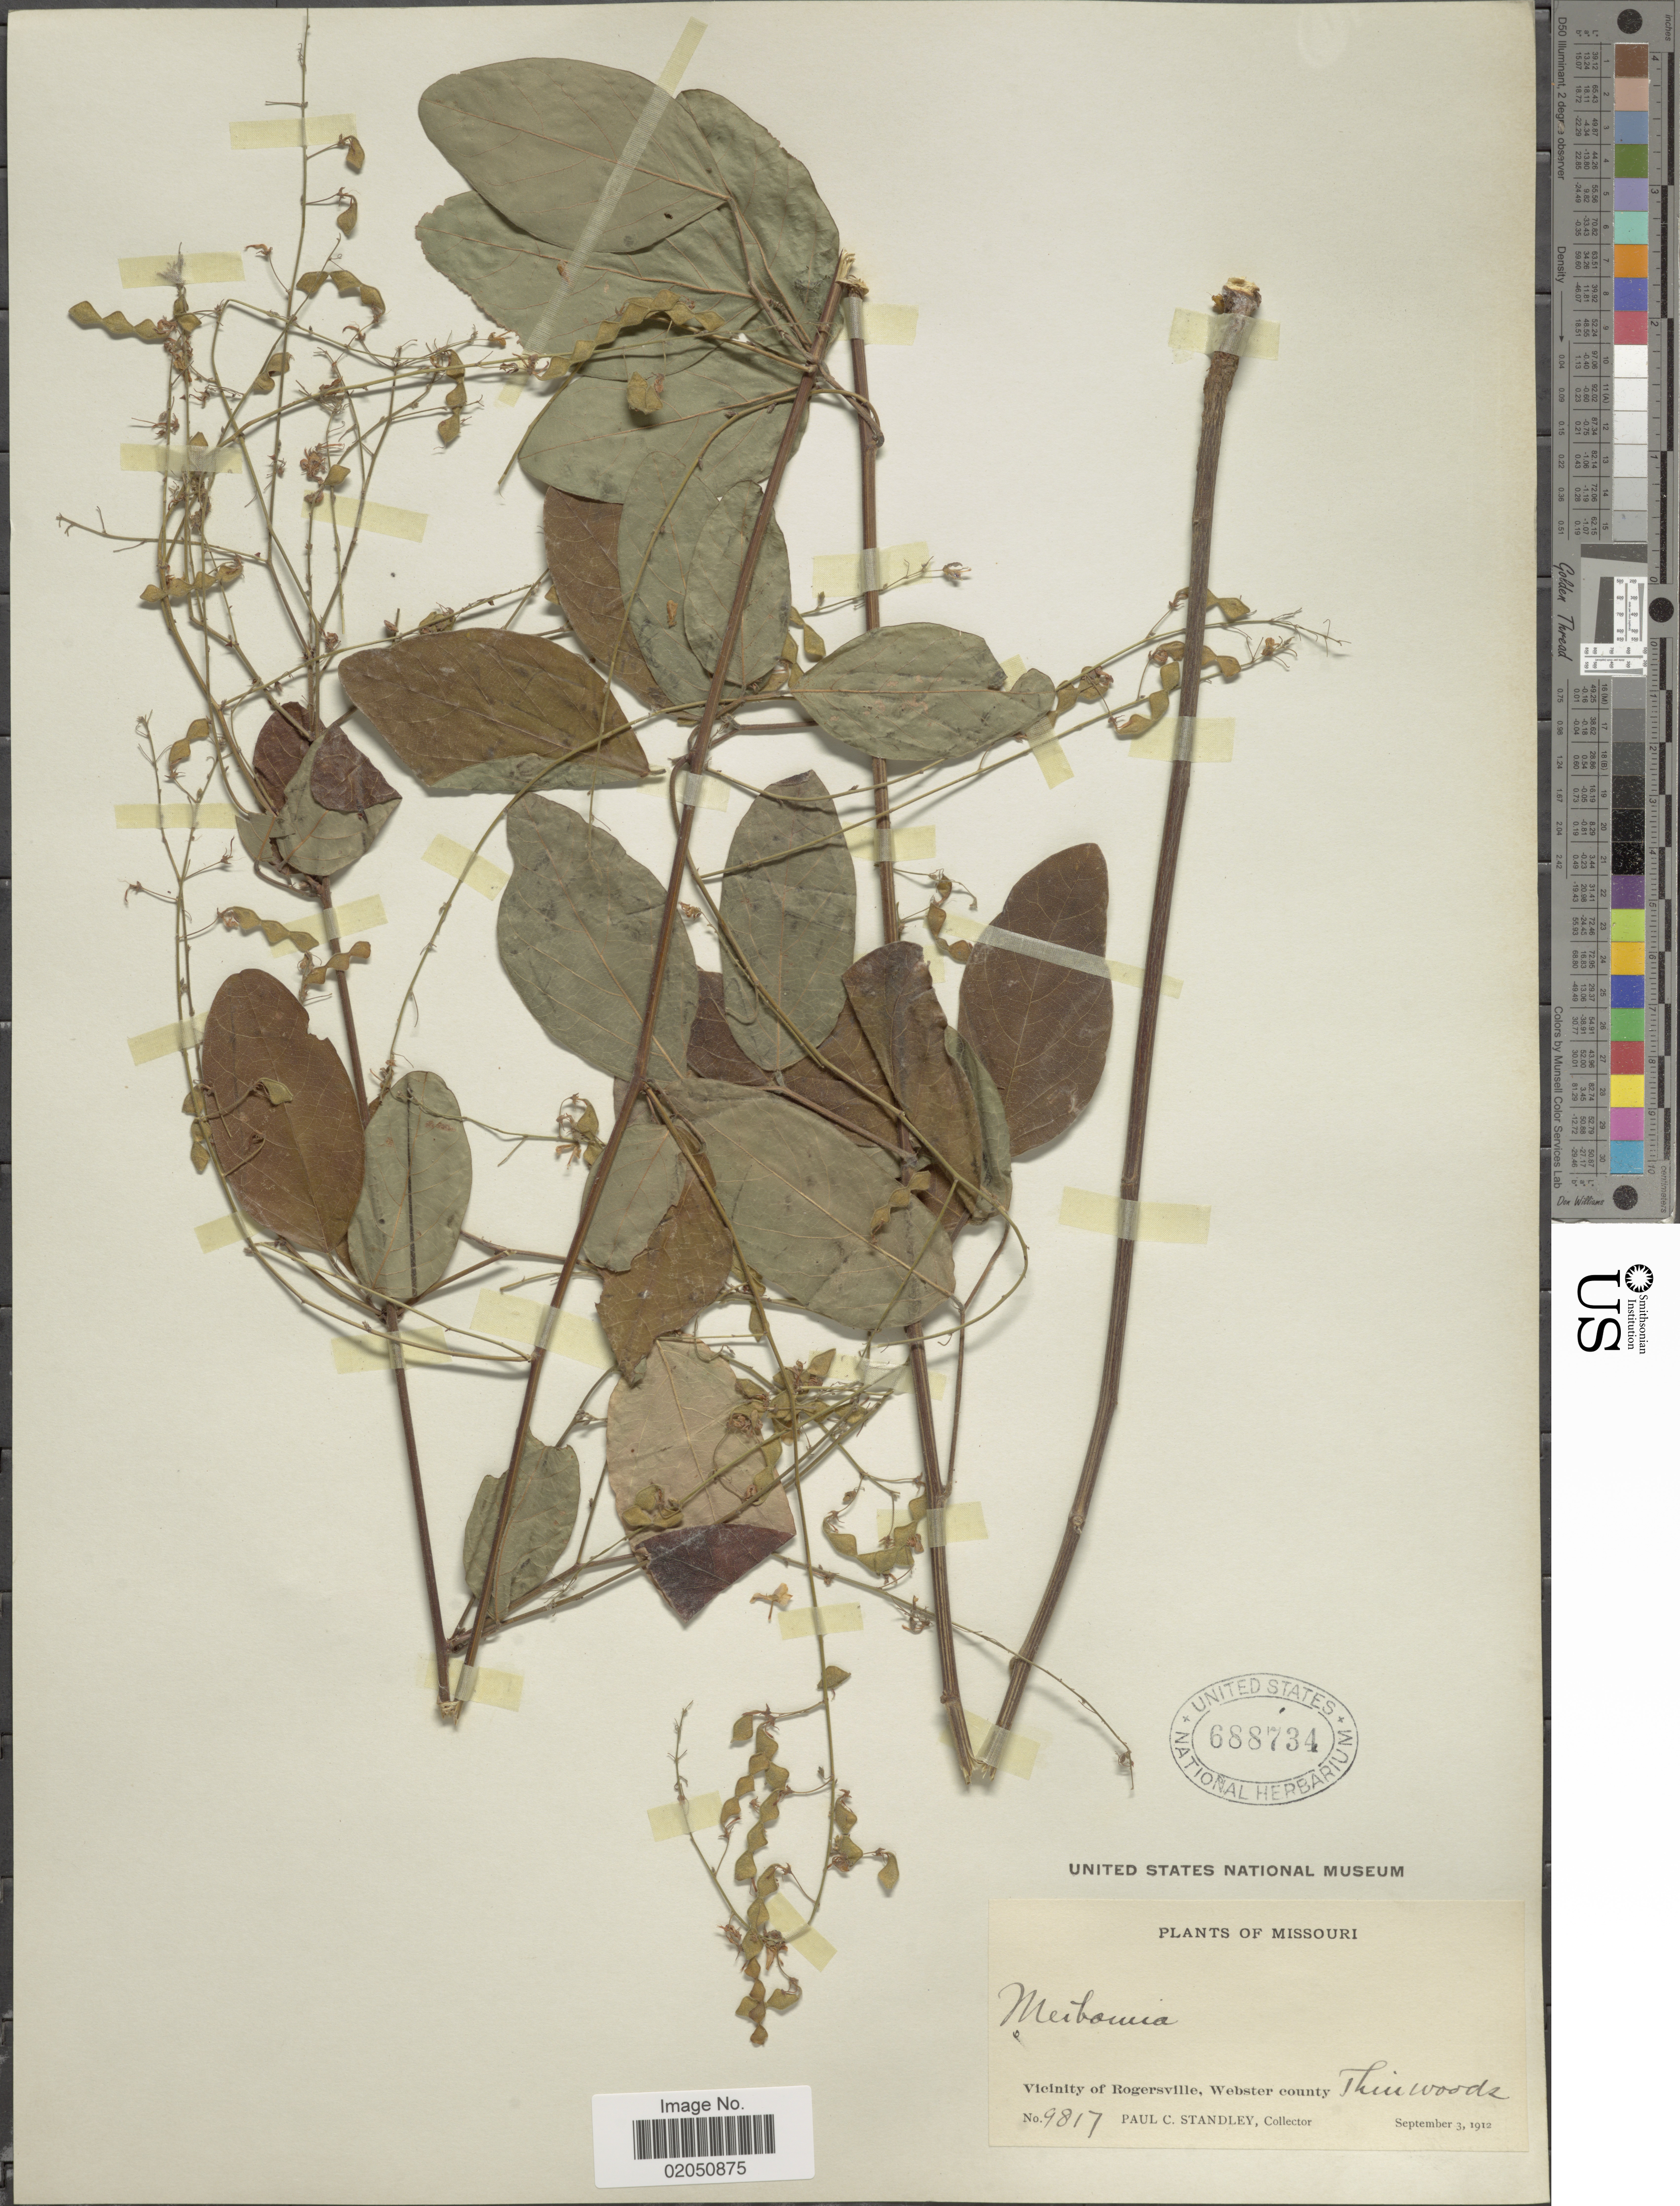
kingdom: Plantae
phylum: Tracheophyta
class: Magnoliopsida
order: Fabales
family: Fabaceae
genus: Desmodium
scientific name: Desmodium laevigatum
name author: (Nutt.) DC.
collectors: P. C. Standley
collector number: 9817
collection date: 1912-09-03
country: United States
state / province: Missouri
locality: Vicinity of Rogersville, Webster County, Thin woods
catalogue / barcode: US 688734